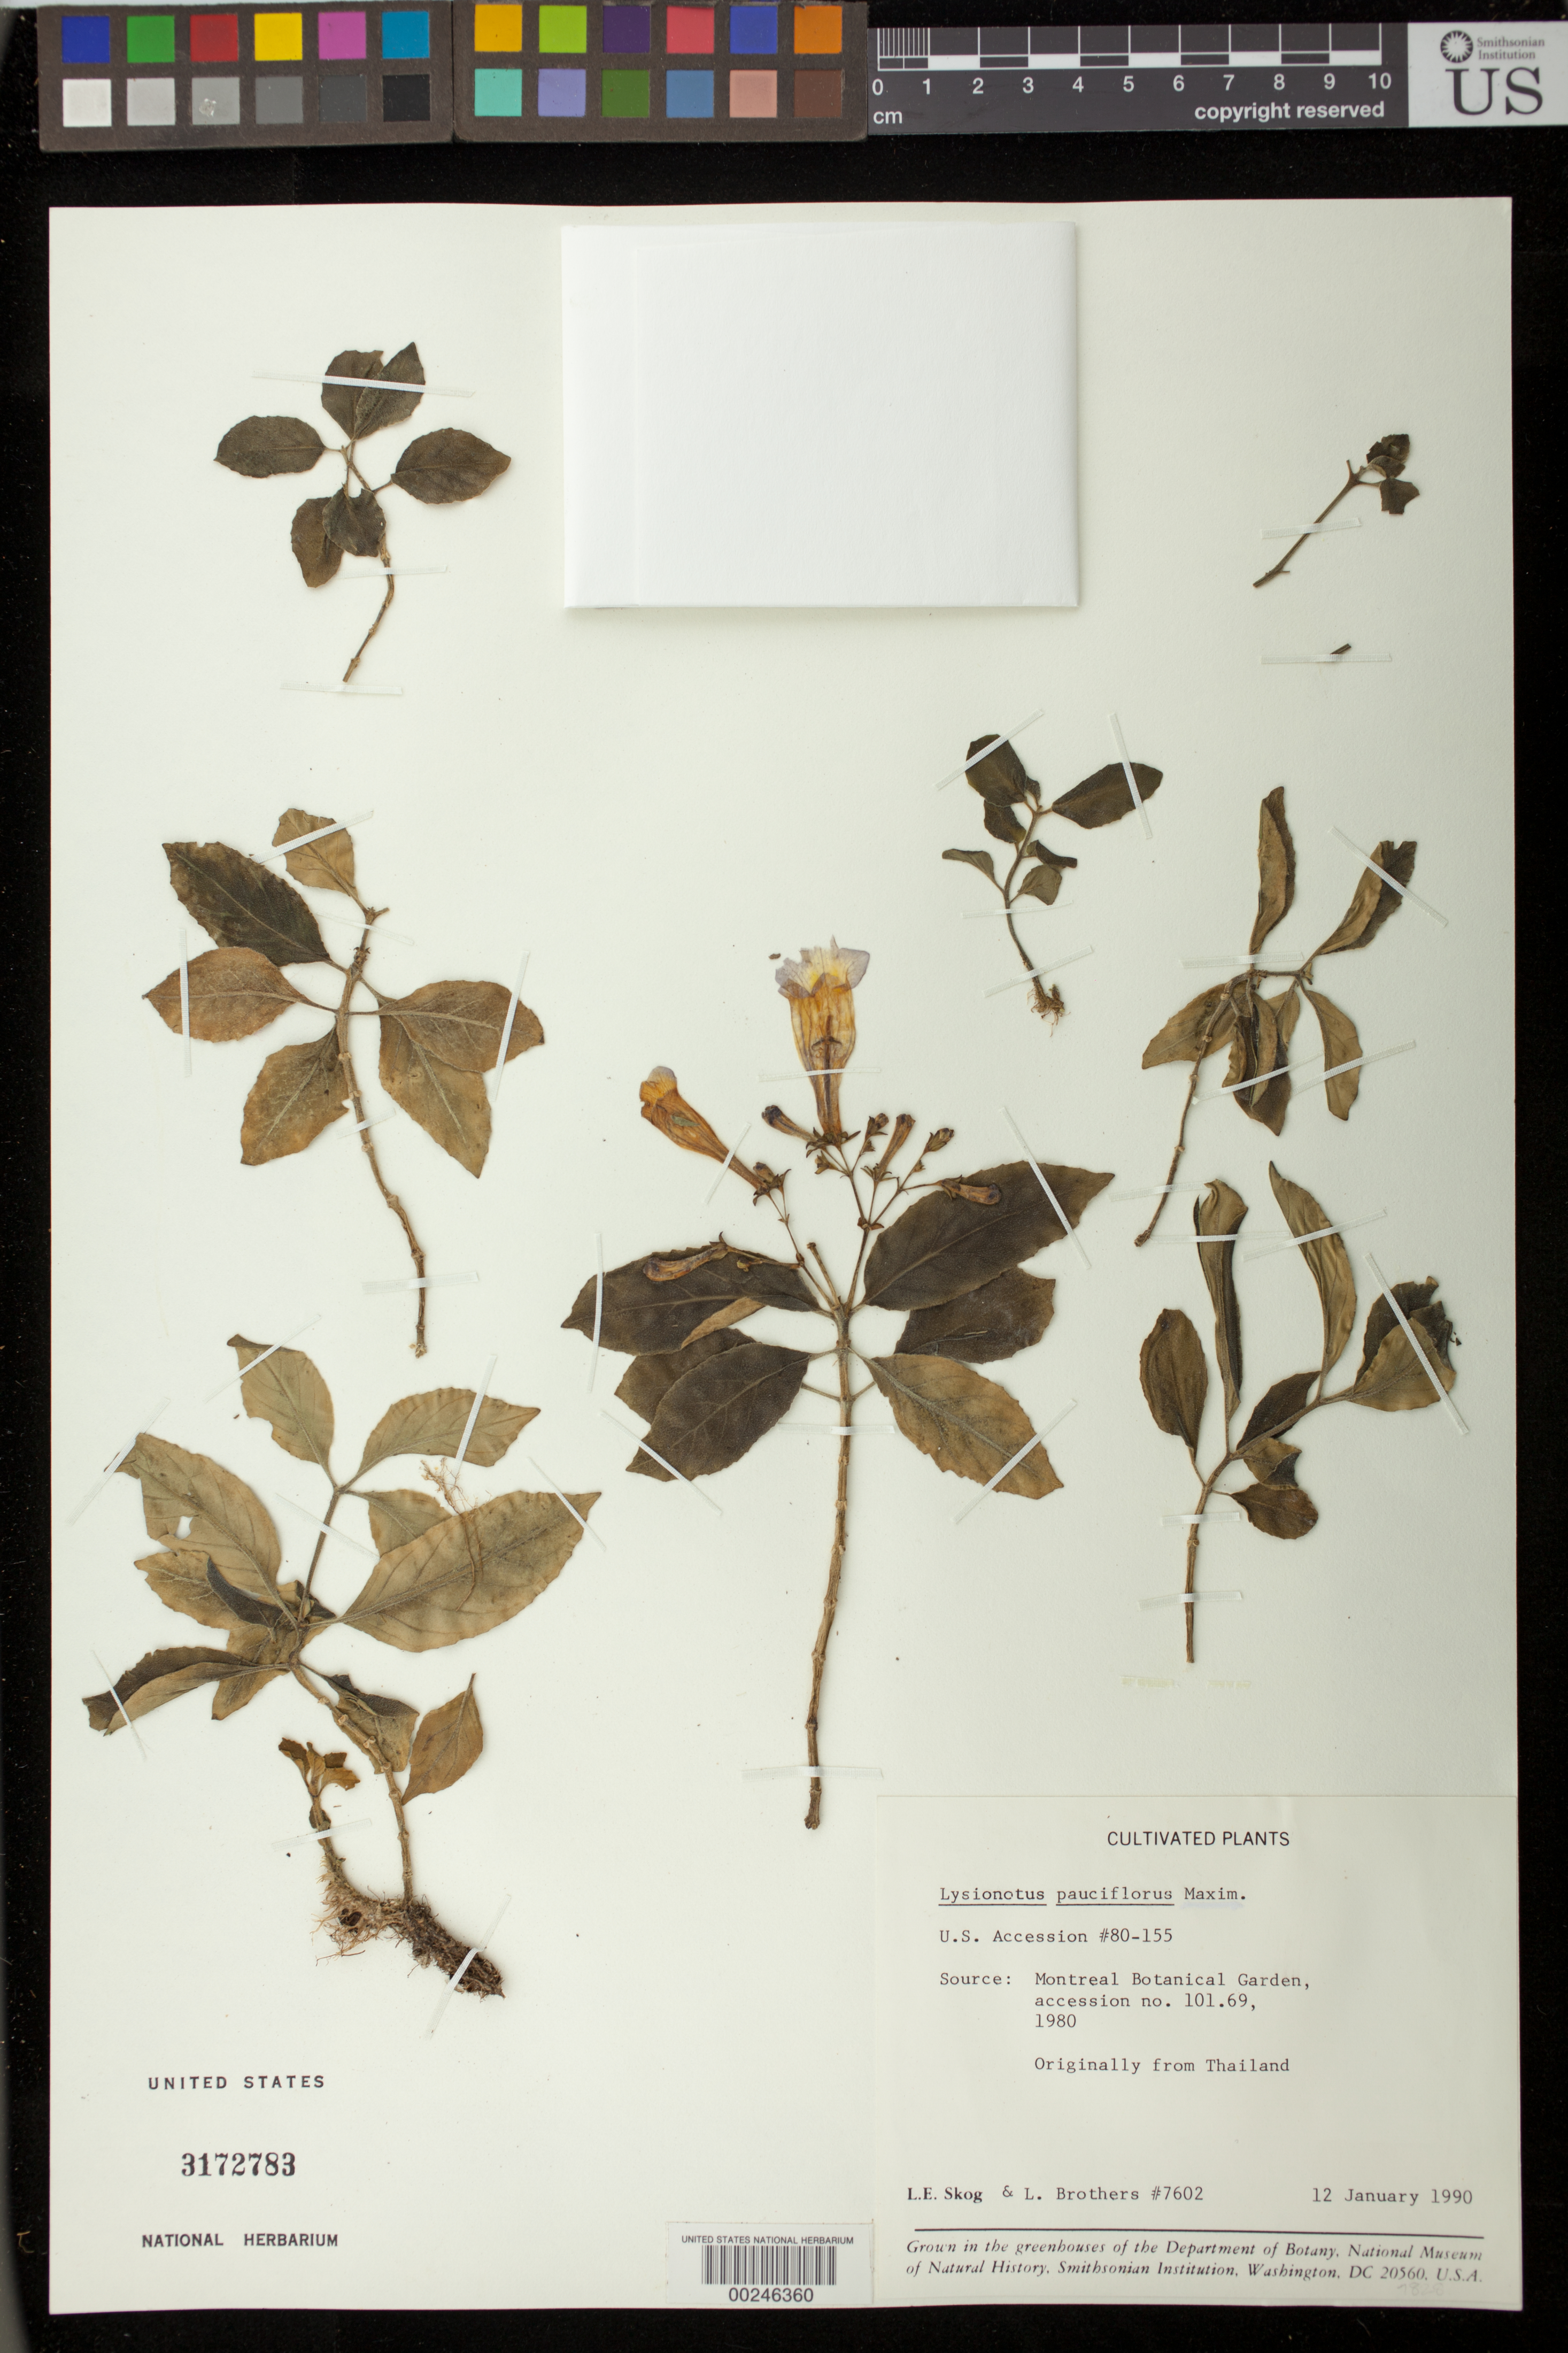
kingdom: Plantae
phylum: Tracheophyta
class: Magnoliopsida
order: Lamiales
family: Gesneriaceae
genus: Lysionotus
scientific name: Lysionotus pauciflorus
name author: Maxim.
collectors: L. E. Skog & L. Brothers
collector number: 7602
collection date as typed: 12 Jan 1990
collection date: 1990-01-12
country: Thailand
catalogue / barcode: US 3172783